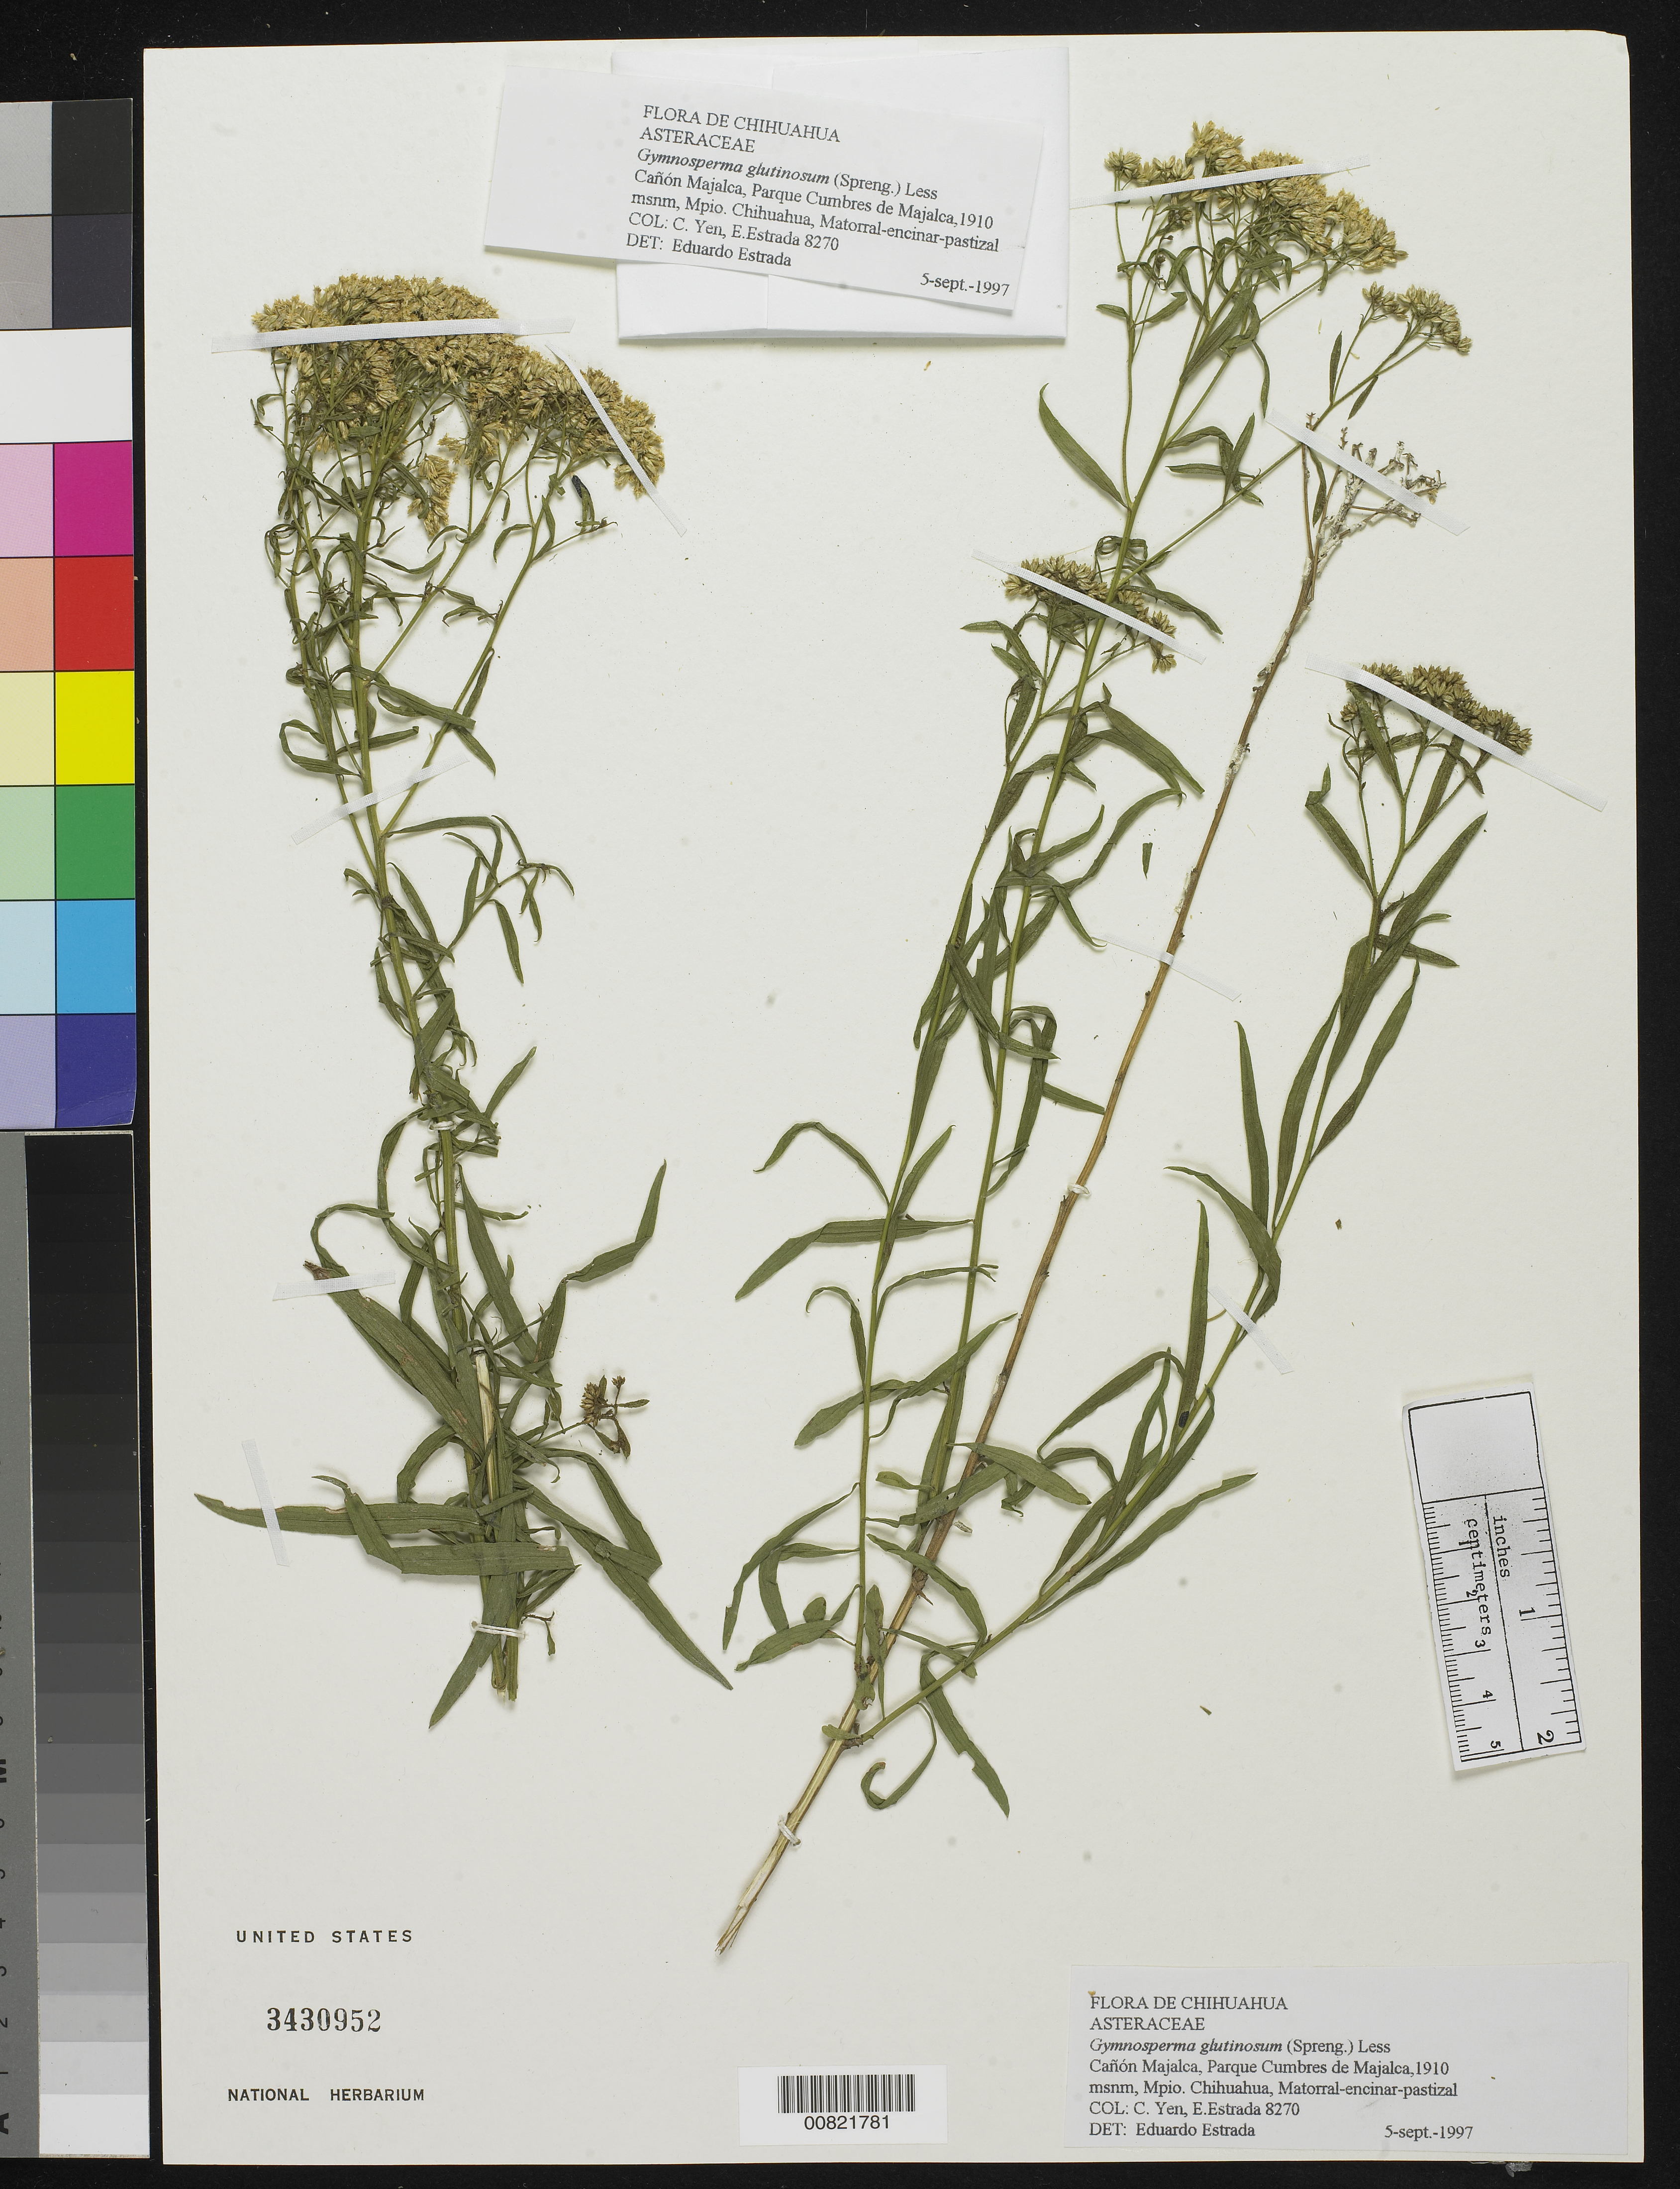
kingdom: Plantae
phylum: Tracheophyta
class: Magnoliopsida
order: Asterales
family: Asteraceae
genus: Gymnosperma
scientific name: Gymnosperma glutinosum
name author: (Spreng.) Less.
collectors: Y. C. Yang & E. Estrada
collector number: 8270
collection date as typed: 05 Sep 1997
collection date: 1997-09-05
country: Mexico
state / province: Chihuahua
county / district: Chihuahua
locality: Cañon Majalca, Parque Cumbres de Majalca, Chihuahua.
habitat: Matorral-encinar-pastizal.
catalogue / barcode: US 3430952